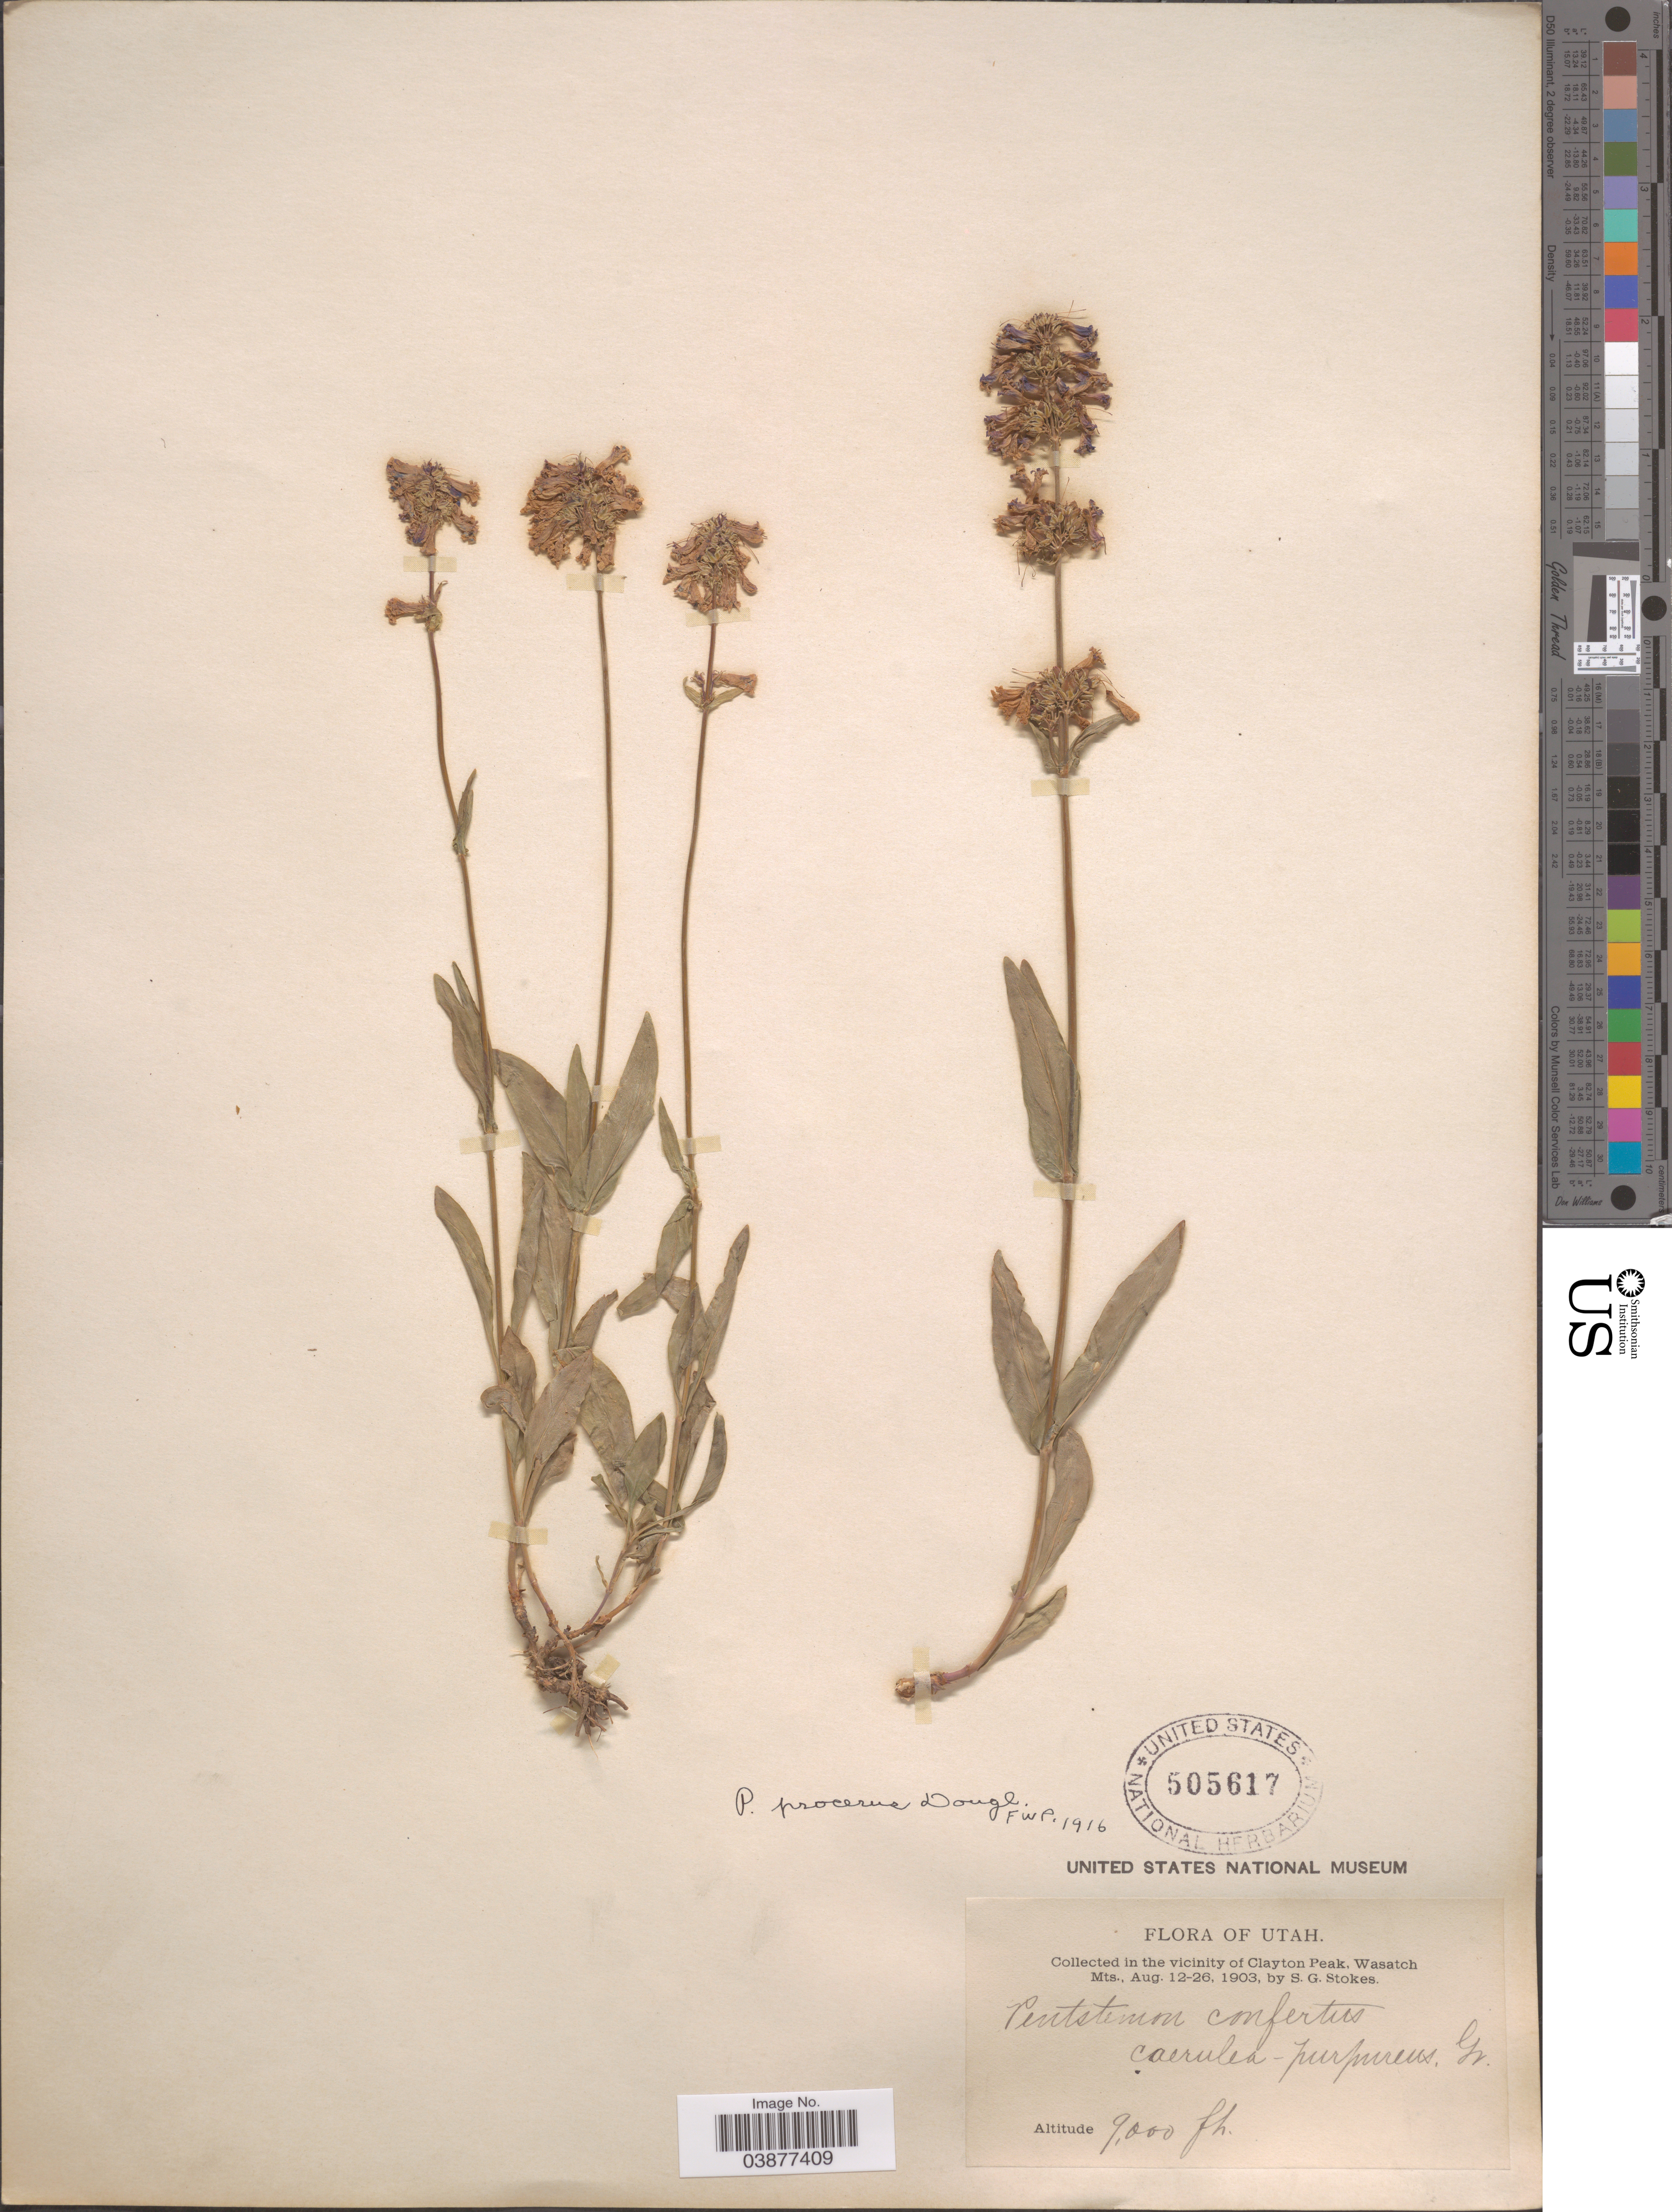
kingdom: Plantae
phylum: Tracheophyta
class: Magnoliopsida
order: Lamiales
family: Plantaginaceae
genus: Penstemon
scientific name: Penstemon procerus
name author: Douglas ex Graham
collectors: S. G. Stokes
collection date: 1903-08-12/1903-08-26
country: United States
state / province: Utah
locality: Vicinity of Clayton Peak, Wasatch Mts.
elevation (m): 2743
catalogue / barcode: US 505617